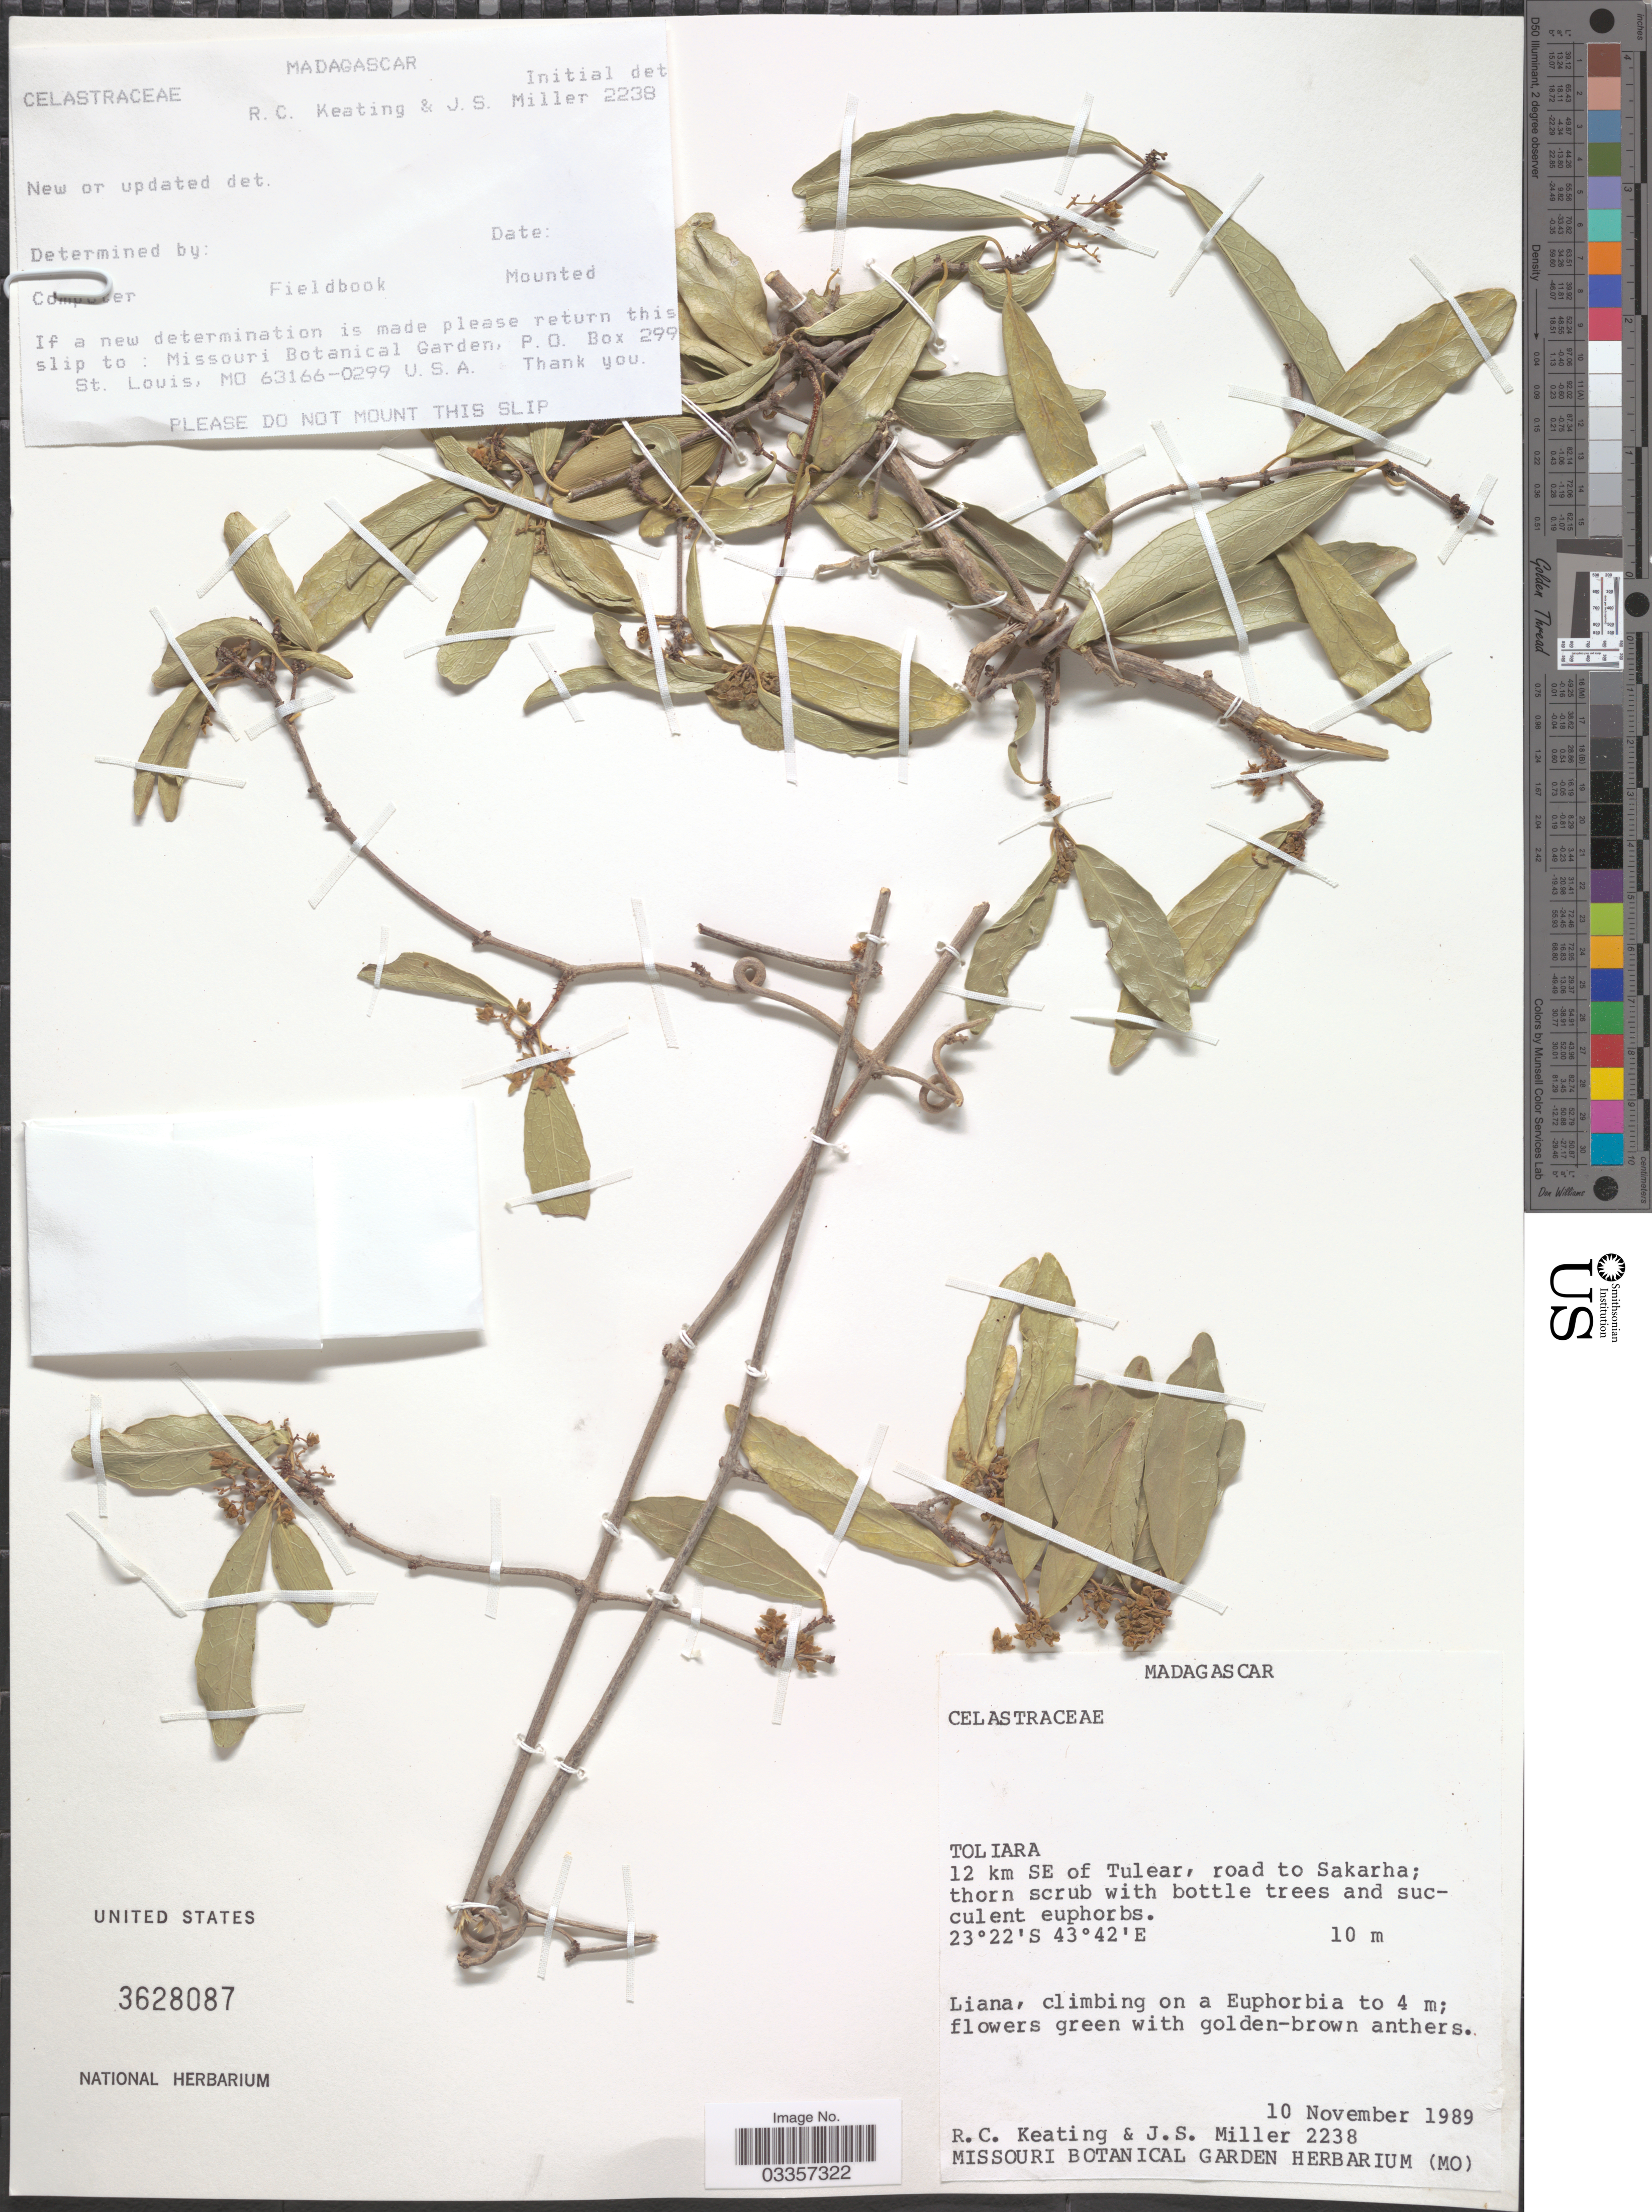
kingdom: Plantae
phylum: Tracheophyta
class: Magnoliopsida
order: Celastrales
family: Celastraceae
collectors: R. C. Keating & J. S. Miller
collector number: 2238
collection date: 1989-11-10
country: Madagascar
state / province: Atsimo-Andrefana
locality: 12 km SE of Tulear, road to Sakarha.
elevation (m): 10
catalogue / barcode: US 3628087